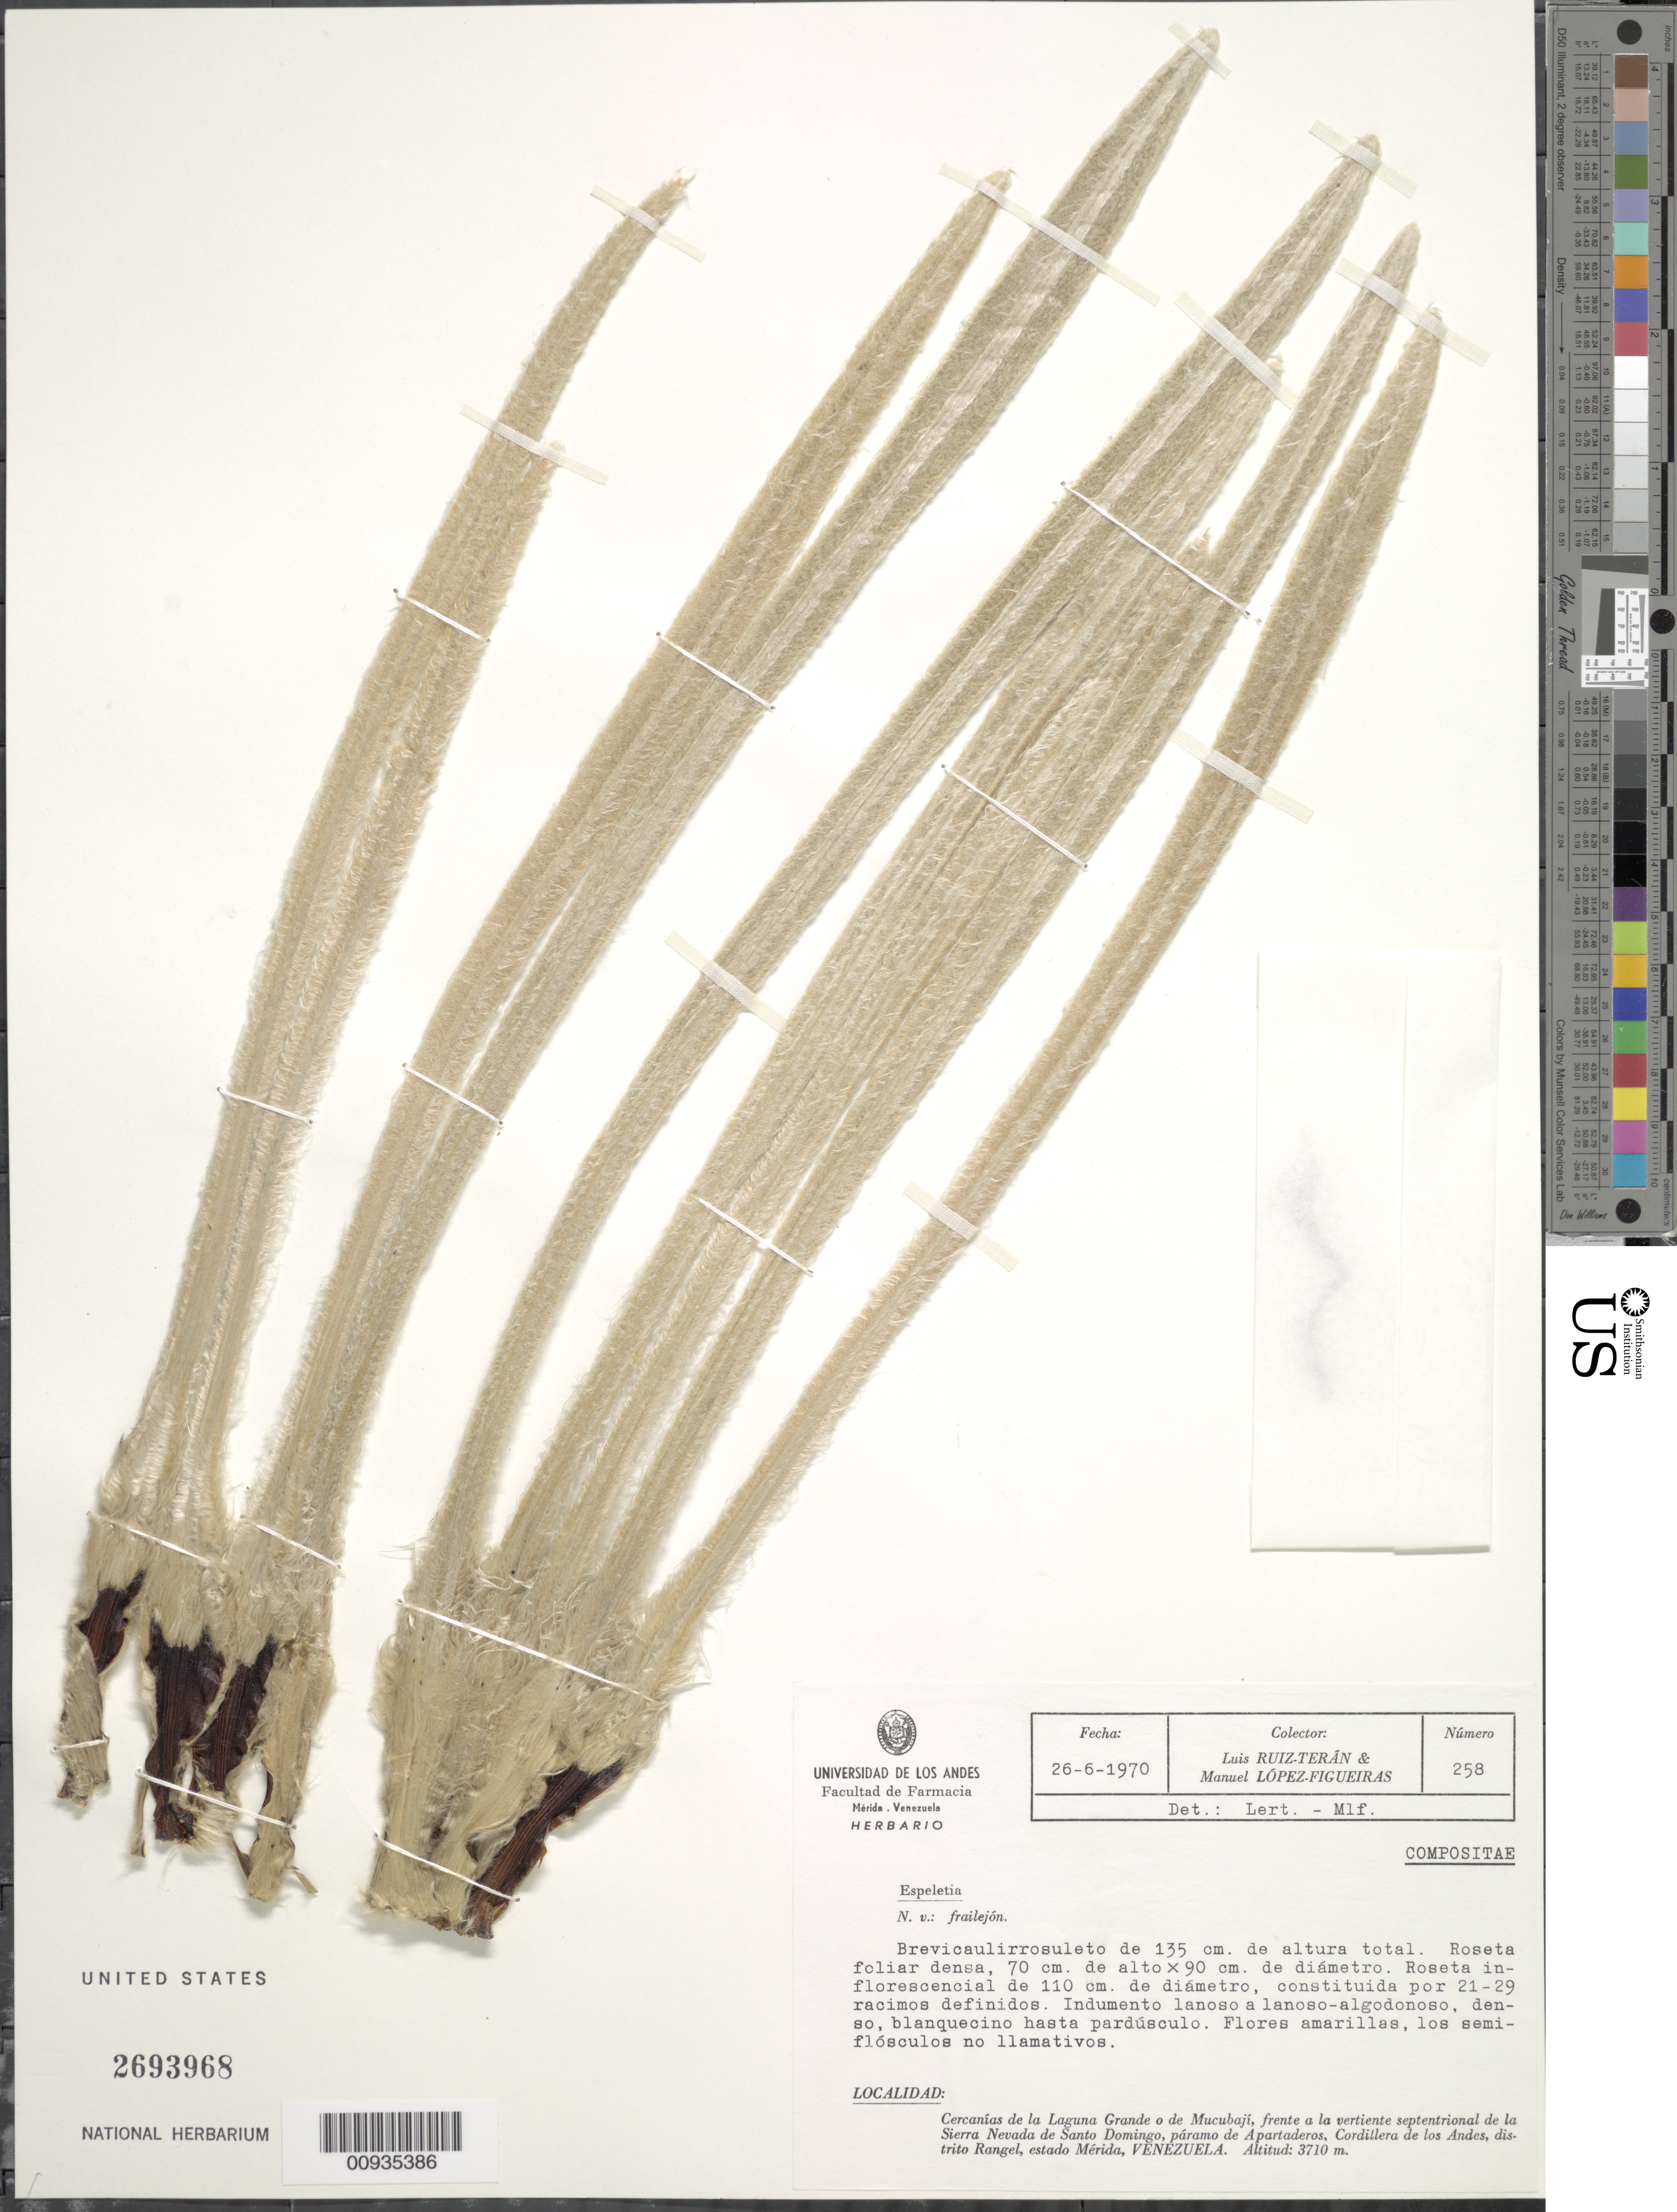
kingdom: Plantae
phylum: Tracheophyta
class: Magnoliopsida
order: Asterales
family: Asteraceae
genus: Coespeletia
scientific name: Coespeletia spicata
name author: (Sch. Bip. ex Wedd.) Cuatrec.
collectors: L. E. Ruíz-Terán & M. López Figueiras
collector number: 258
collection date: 1970-06-26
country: Venezuela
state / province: Mérida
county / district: Rangel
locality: Páramo de Apartaderos. Cercanías de la Laguna Grande o de Mucubají, frente a la vertiente septentrional de la Sierra nevada de Santo Domingo, páramo de Apartaderos, Cordillera de los Andes.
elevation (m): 3710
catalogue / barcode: US 2693968